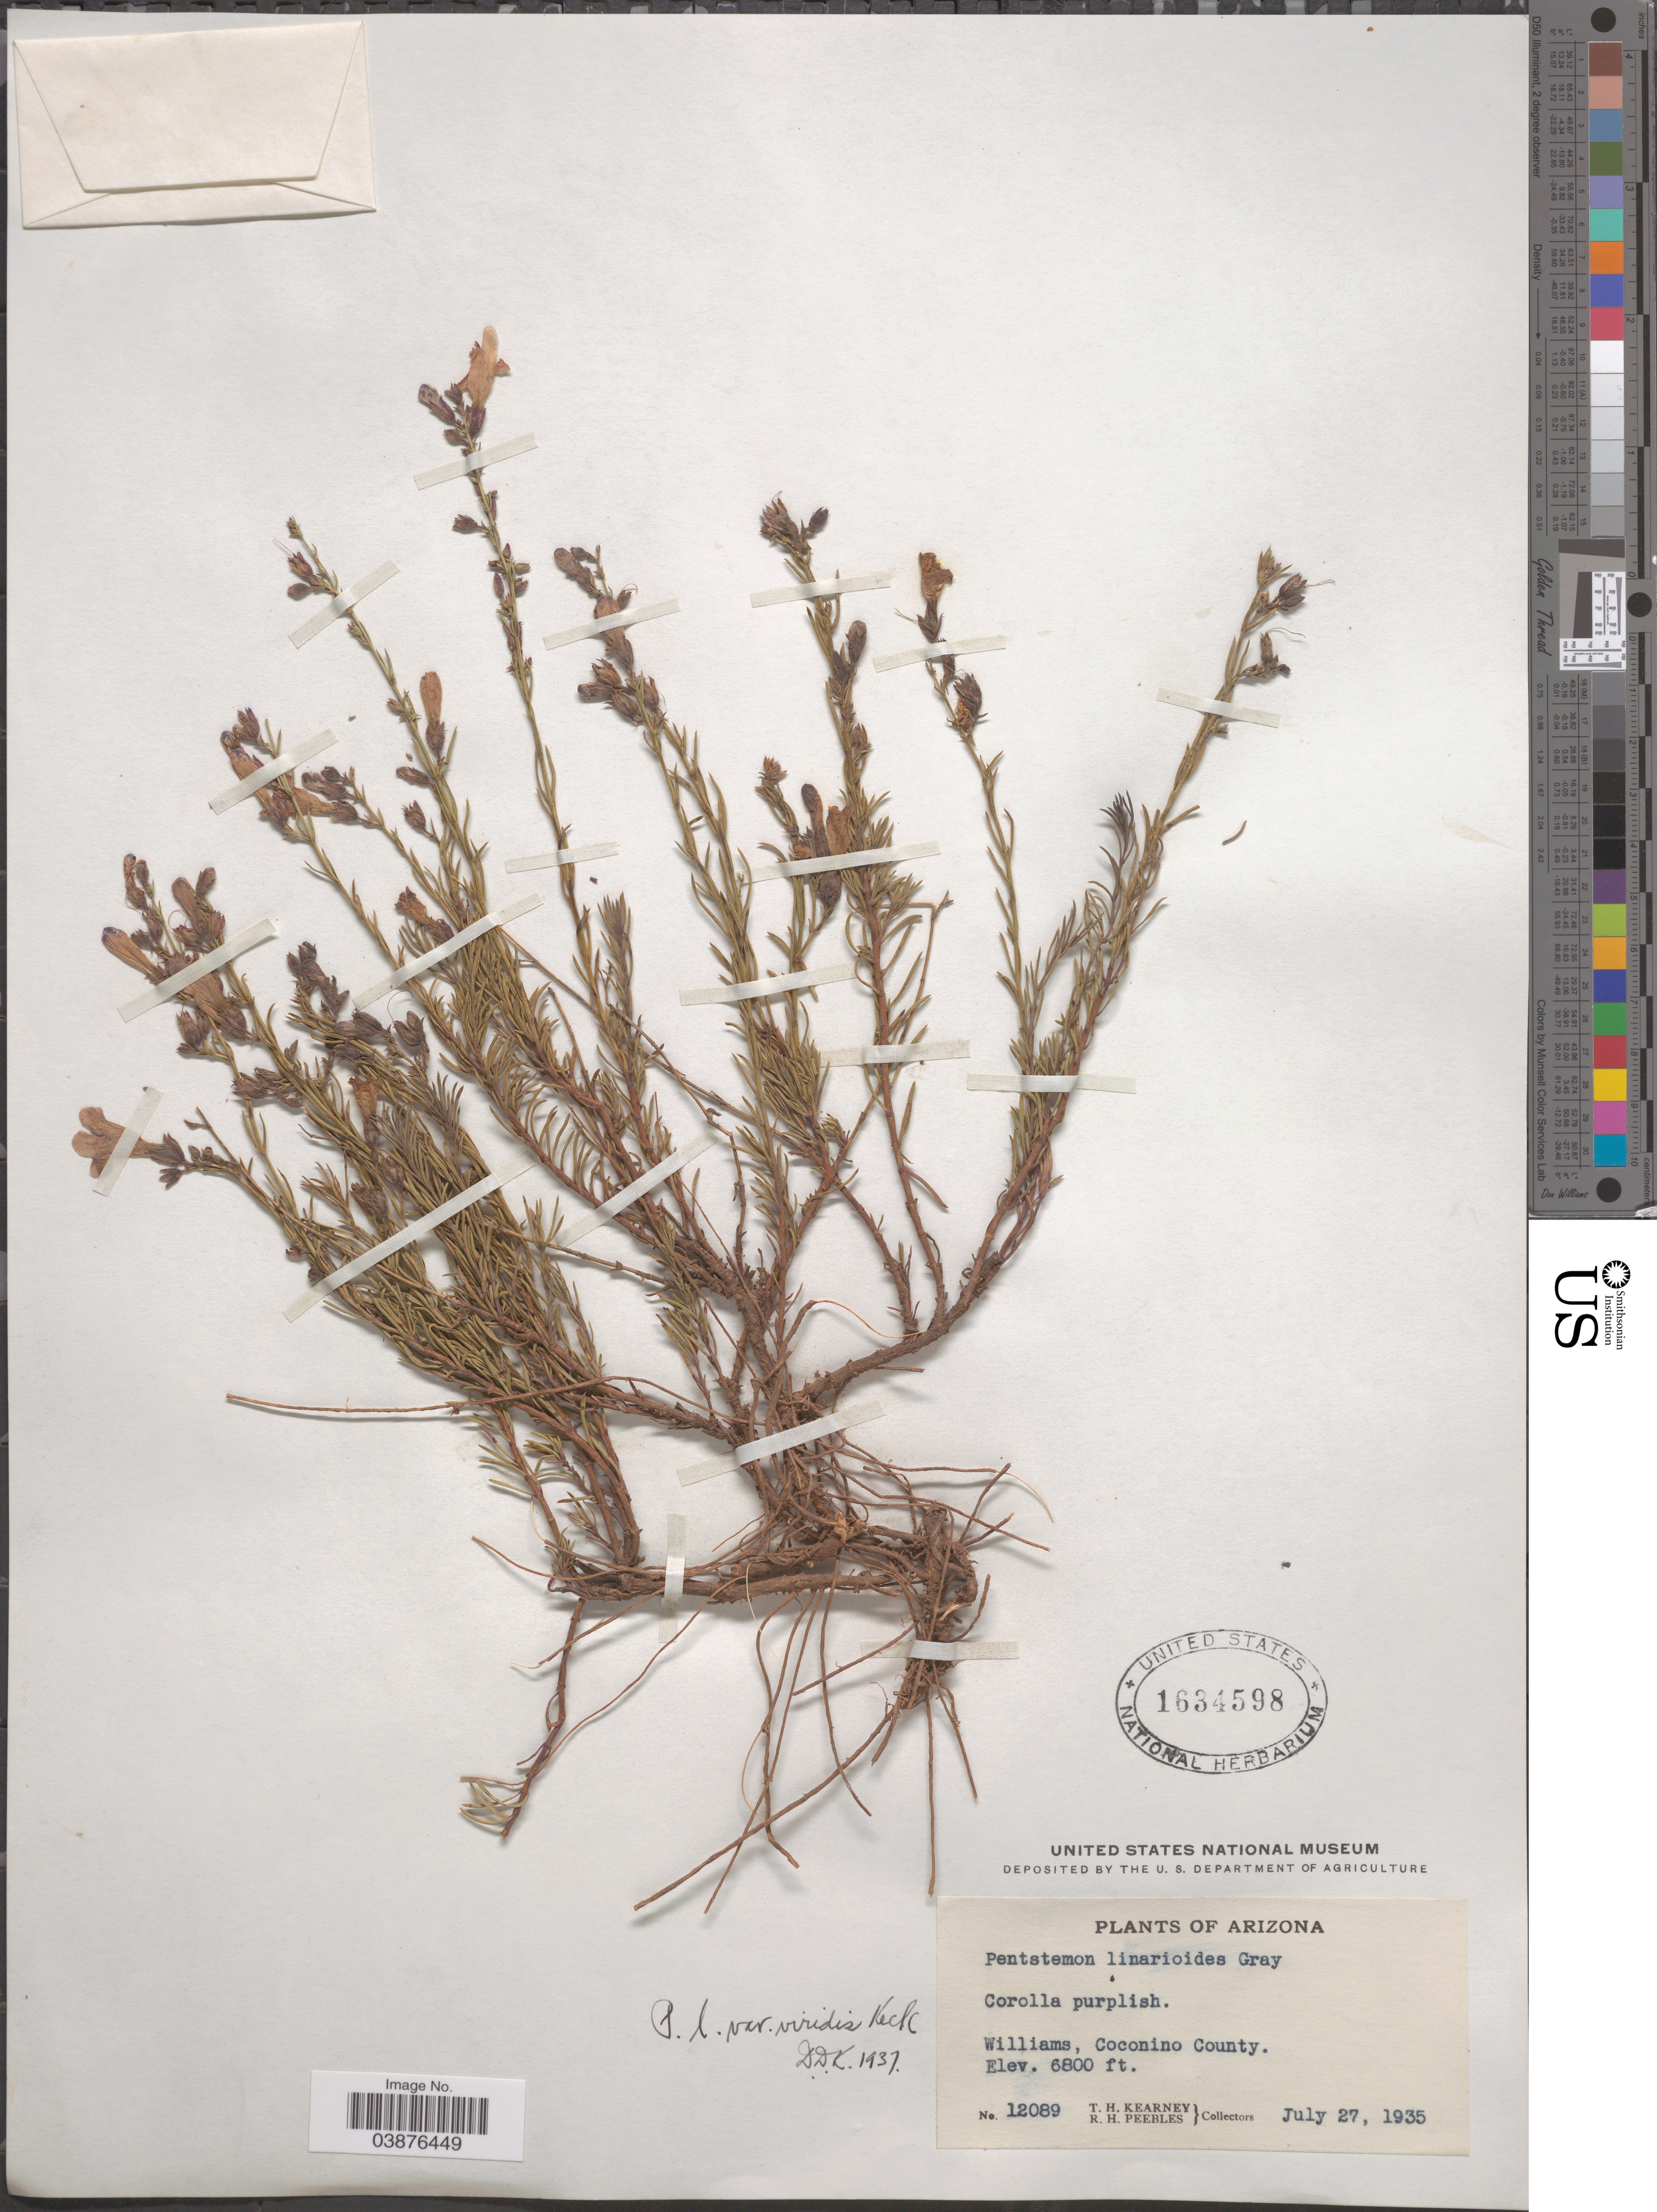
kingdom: Plantae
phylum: Tracheophyta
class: Magnoliopsida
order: Lamiales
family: Plantaginaceae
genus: Penstemon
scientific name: Penstemon linarioides subsp. sileri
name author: (A. Gray) D.D. Keck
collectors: T. H. Kearney & R. H. Peebles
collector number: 12089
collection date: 1935-07-27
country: United States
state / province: Arizona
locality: Williams, Coconino County.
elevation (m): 2073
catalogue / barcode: US 1634598